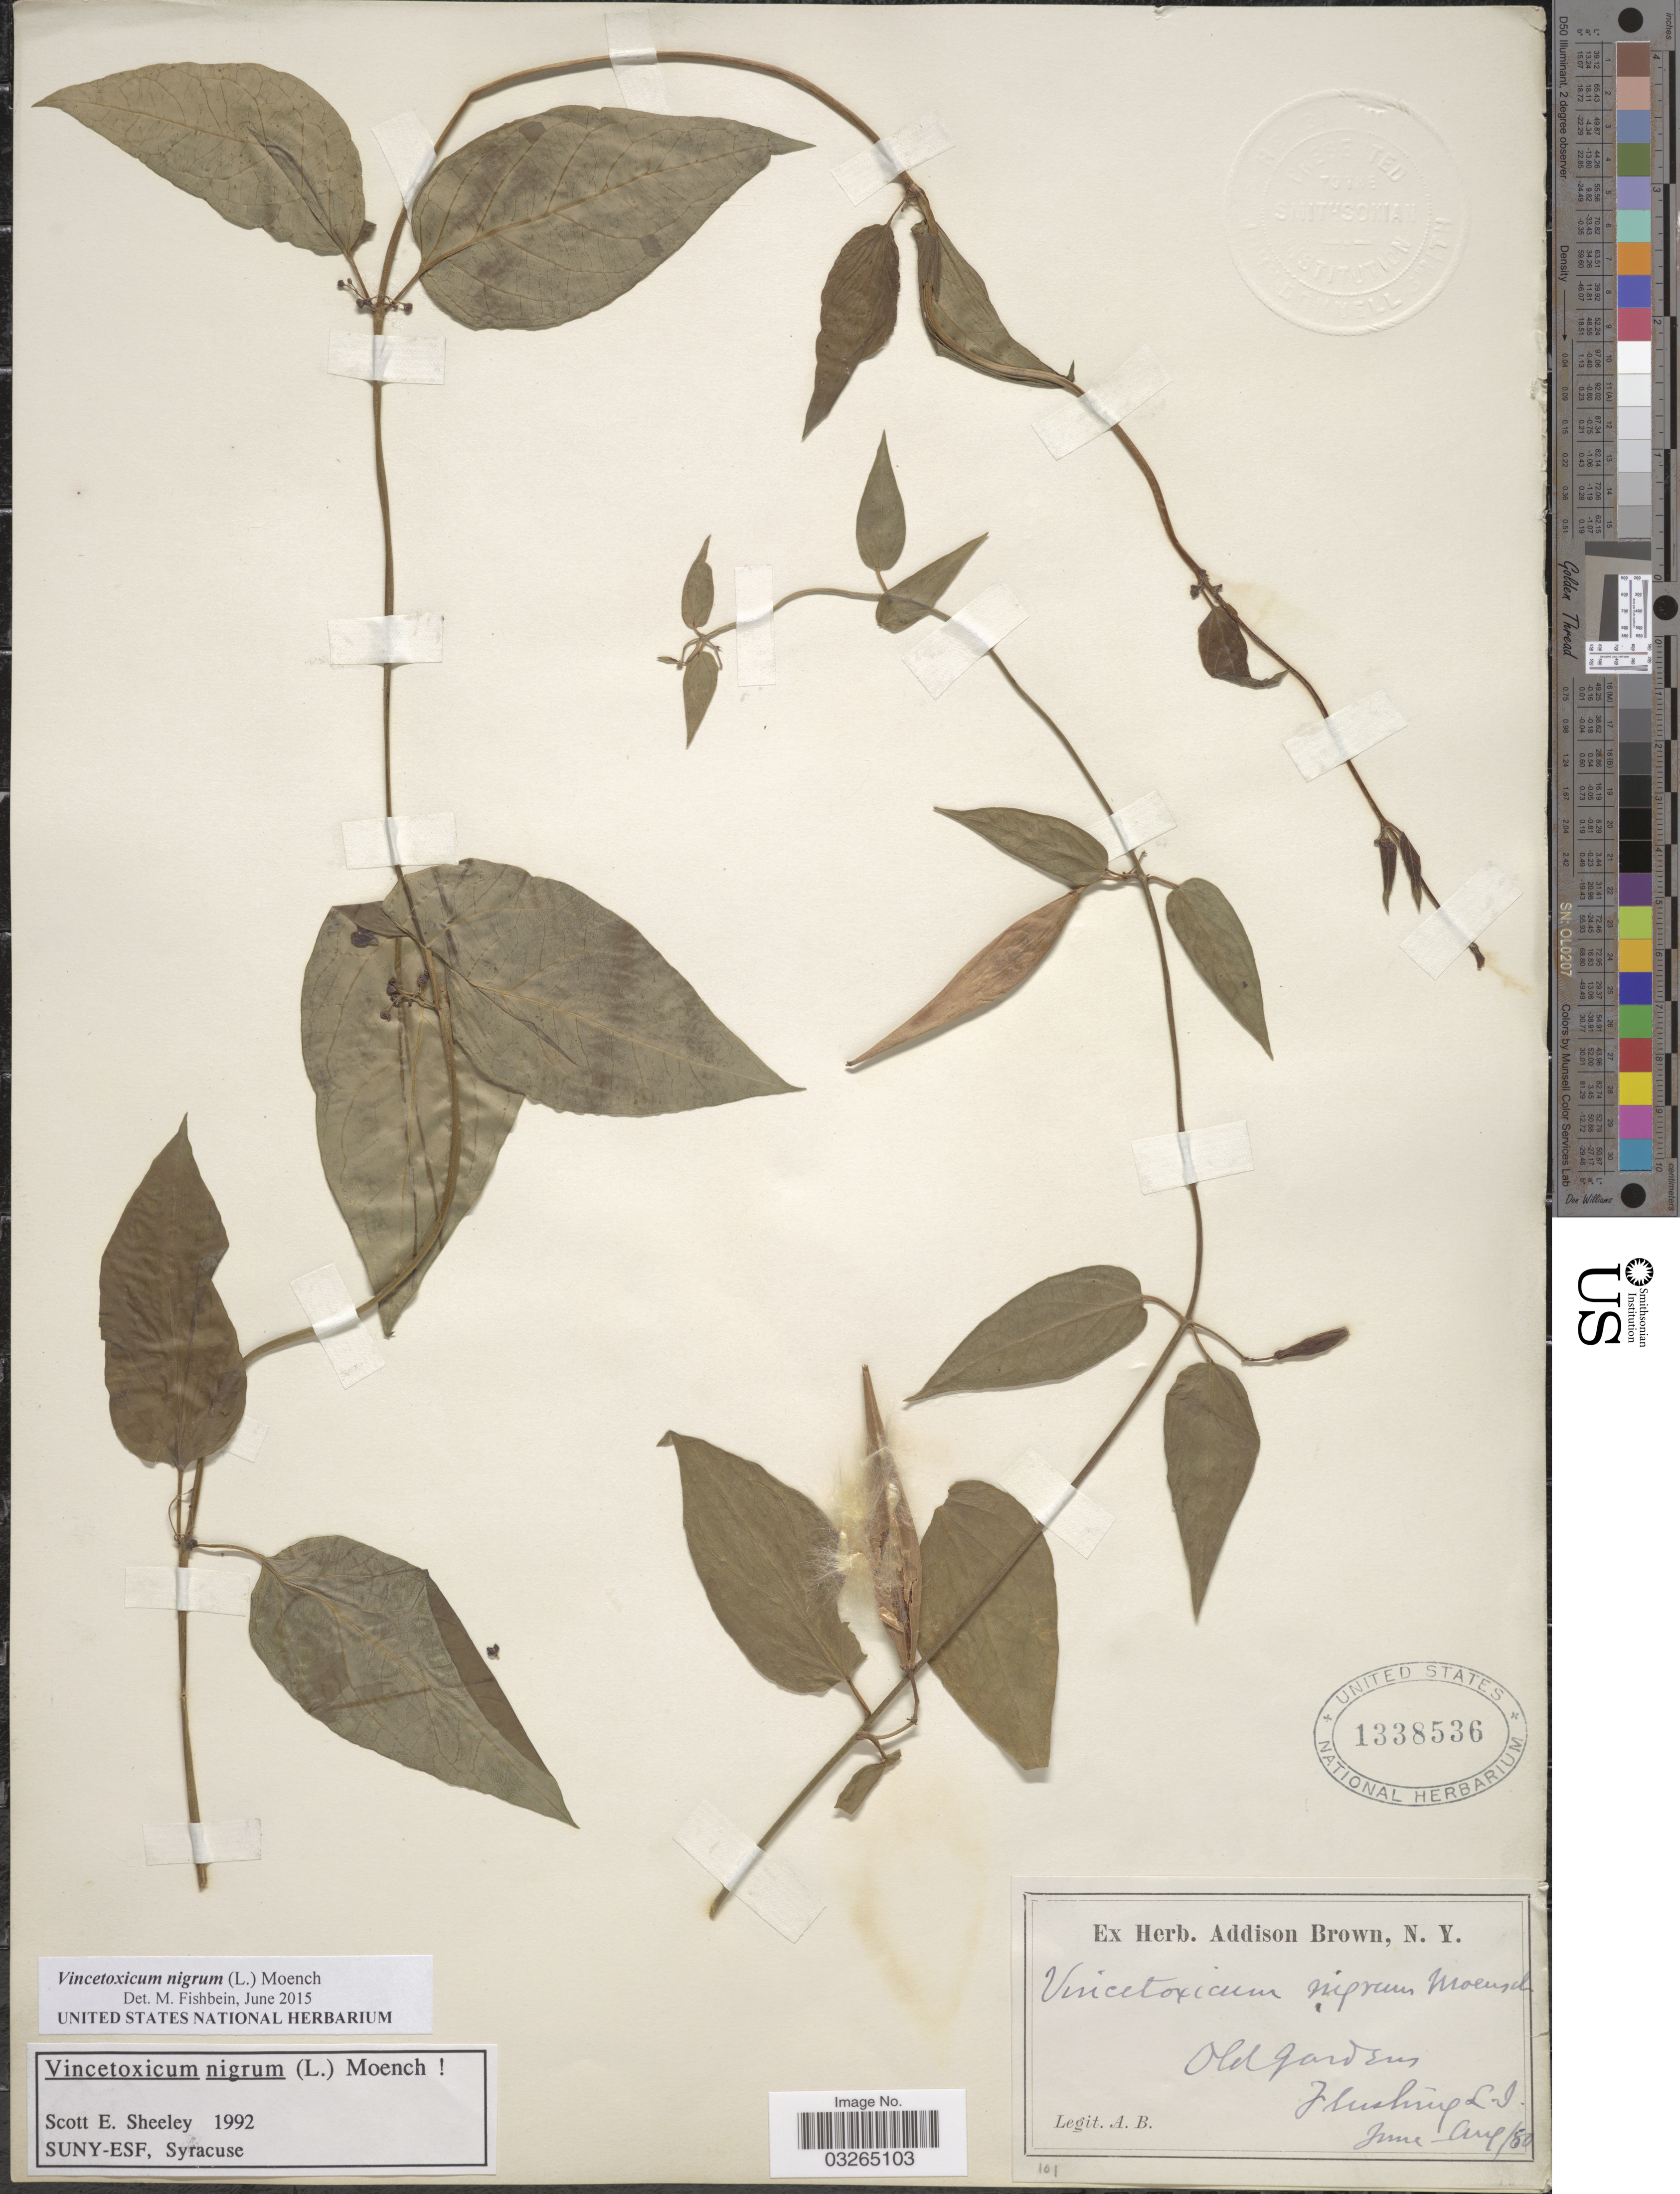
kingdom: Plantae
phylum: Tracheophyta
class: Magnoliopsida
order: Gentianales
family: Apocynaceae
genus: Vincetoxicum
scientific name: Vincetoxicum nigrum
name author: (L.) Moench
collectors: A. Brown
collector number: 101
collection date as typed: Transcribed d/m/y: /6/80 to /8/80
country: United States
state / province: New York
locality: Old Gardens, Flushing, L.I.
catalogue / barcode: US 1338536